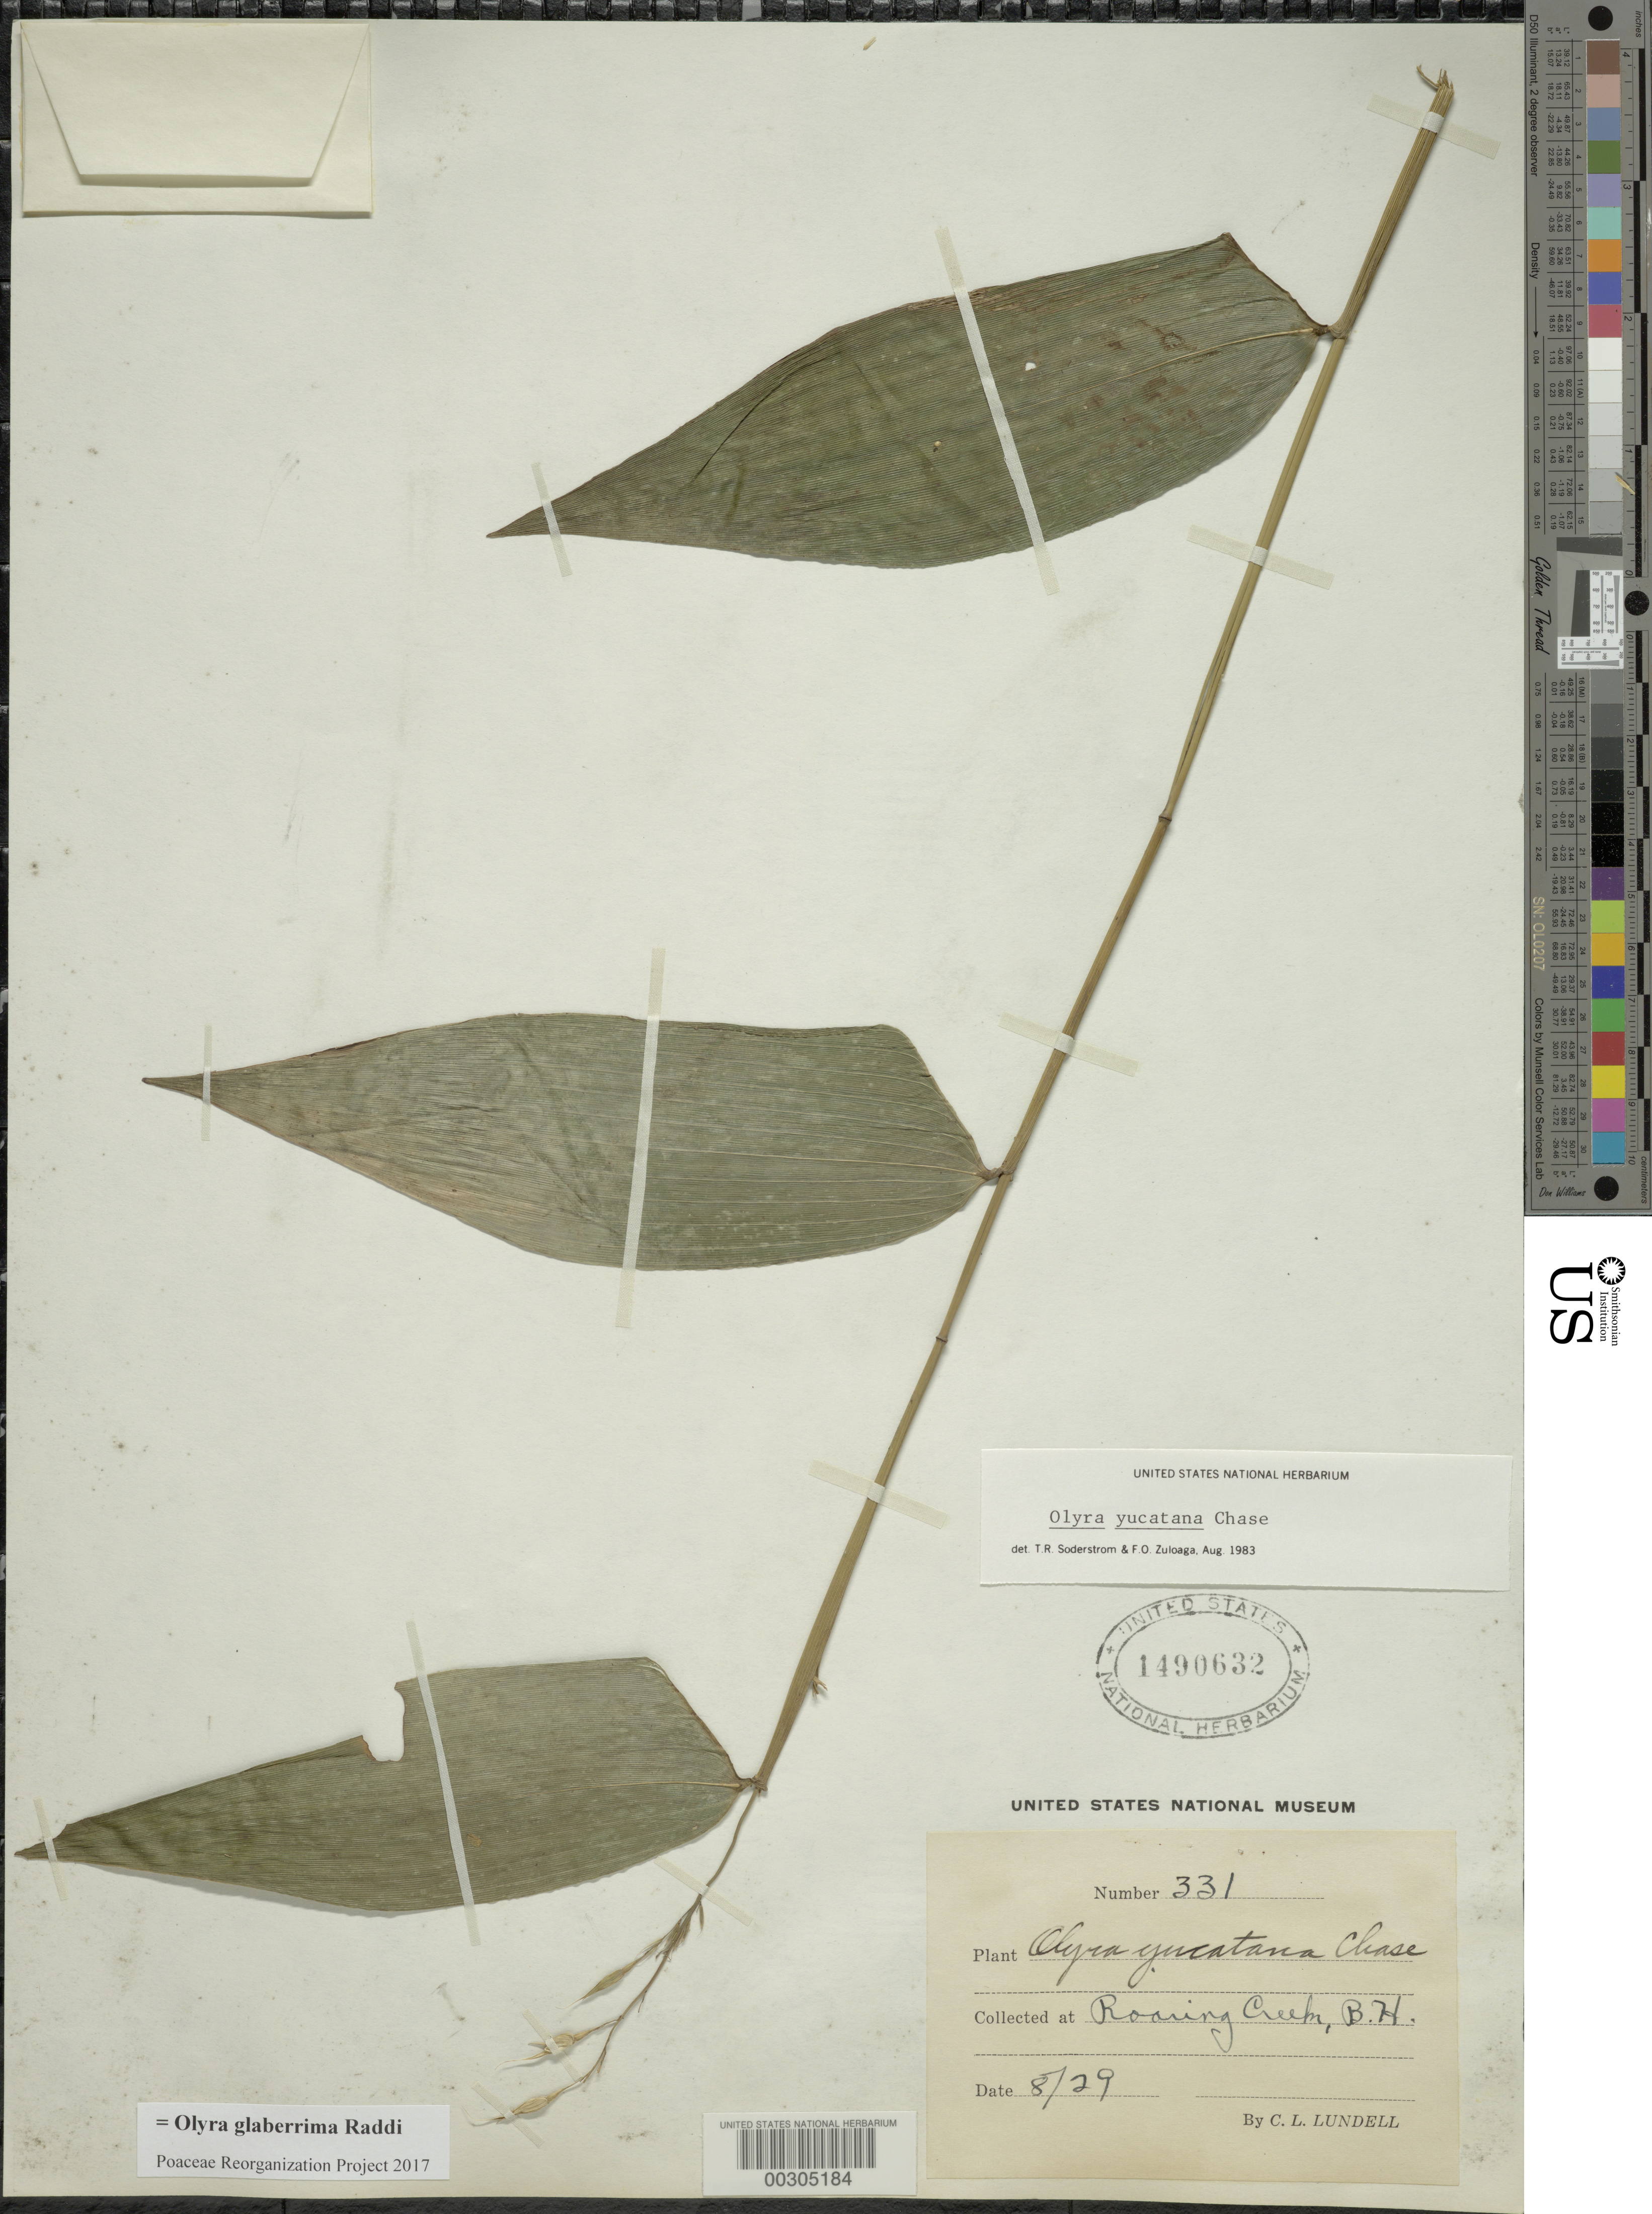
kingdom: Plantae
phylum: Tracheophyta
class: Liliopsida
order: Poales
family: Poaceae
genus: Olyra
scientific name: Olyra glaberrima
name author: Raddi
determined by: Poaceae Reorganization Project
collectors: C. L. Lundell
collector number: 331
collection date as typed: Aug 1929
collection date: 1929-08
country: Belize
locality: Roaring Creek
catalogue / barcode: US 1490632